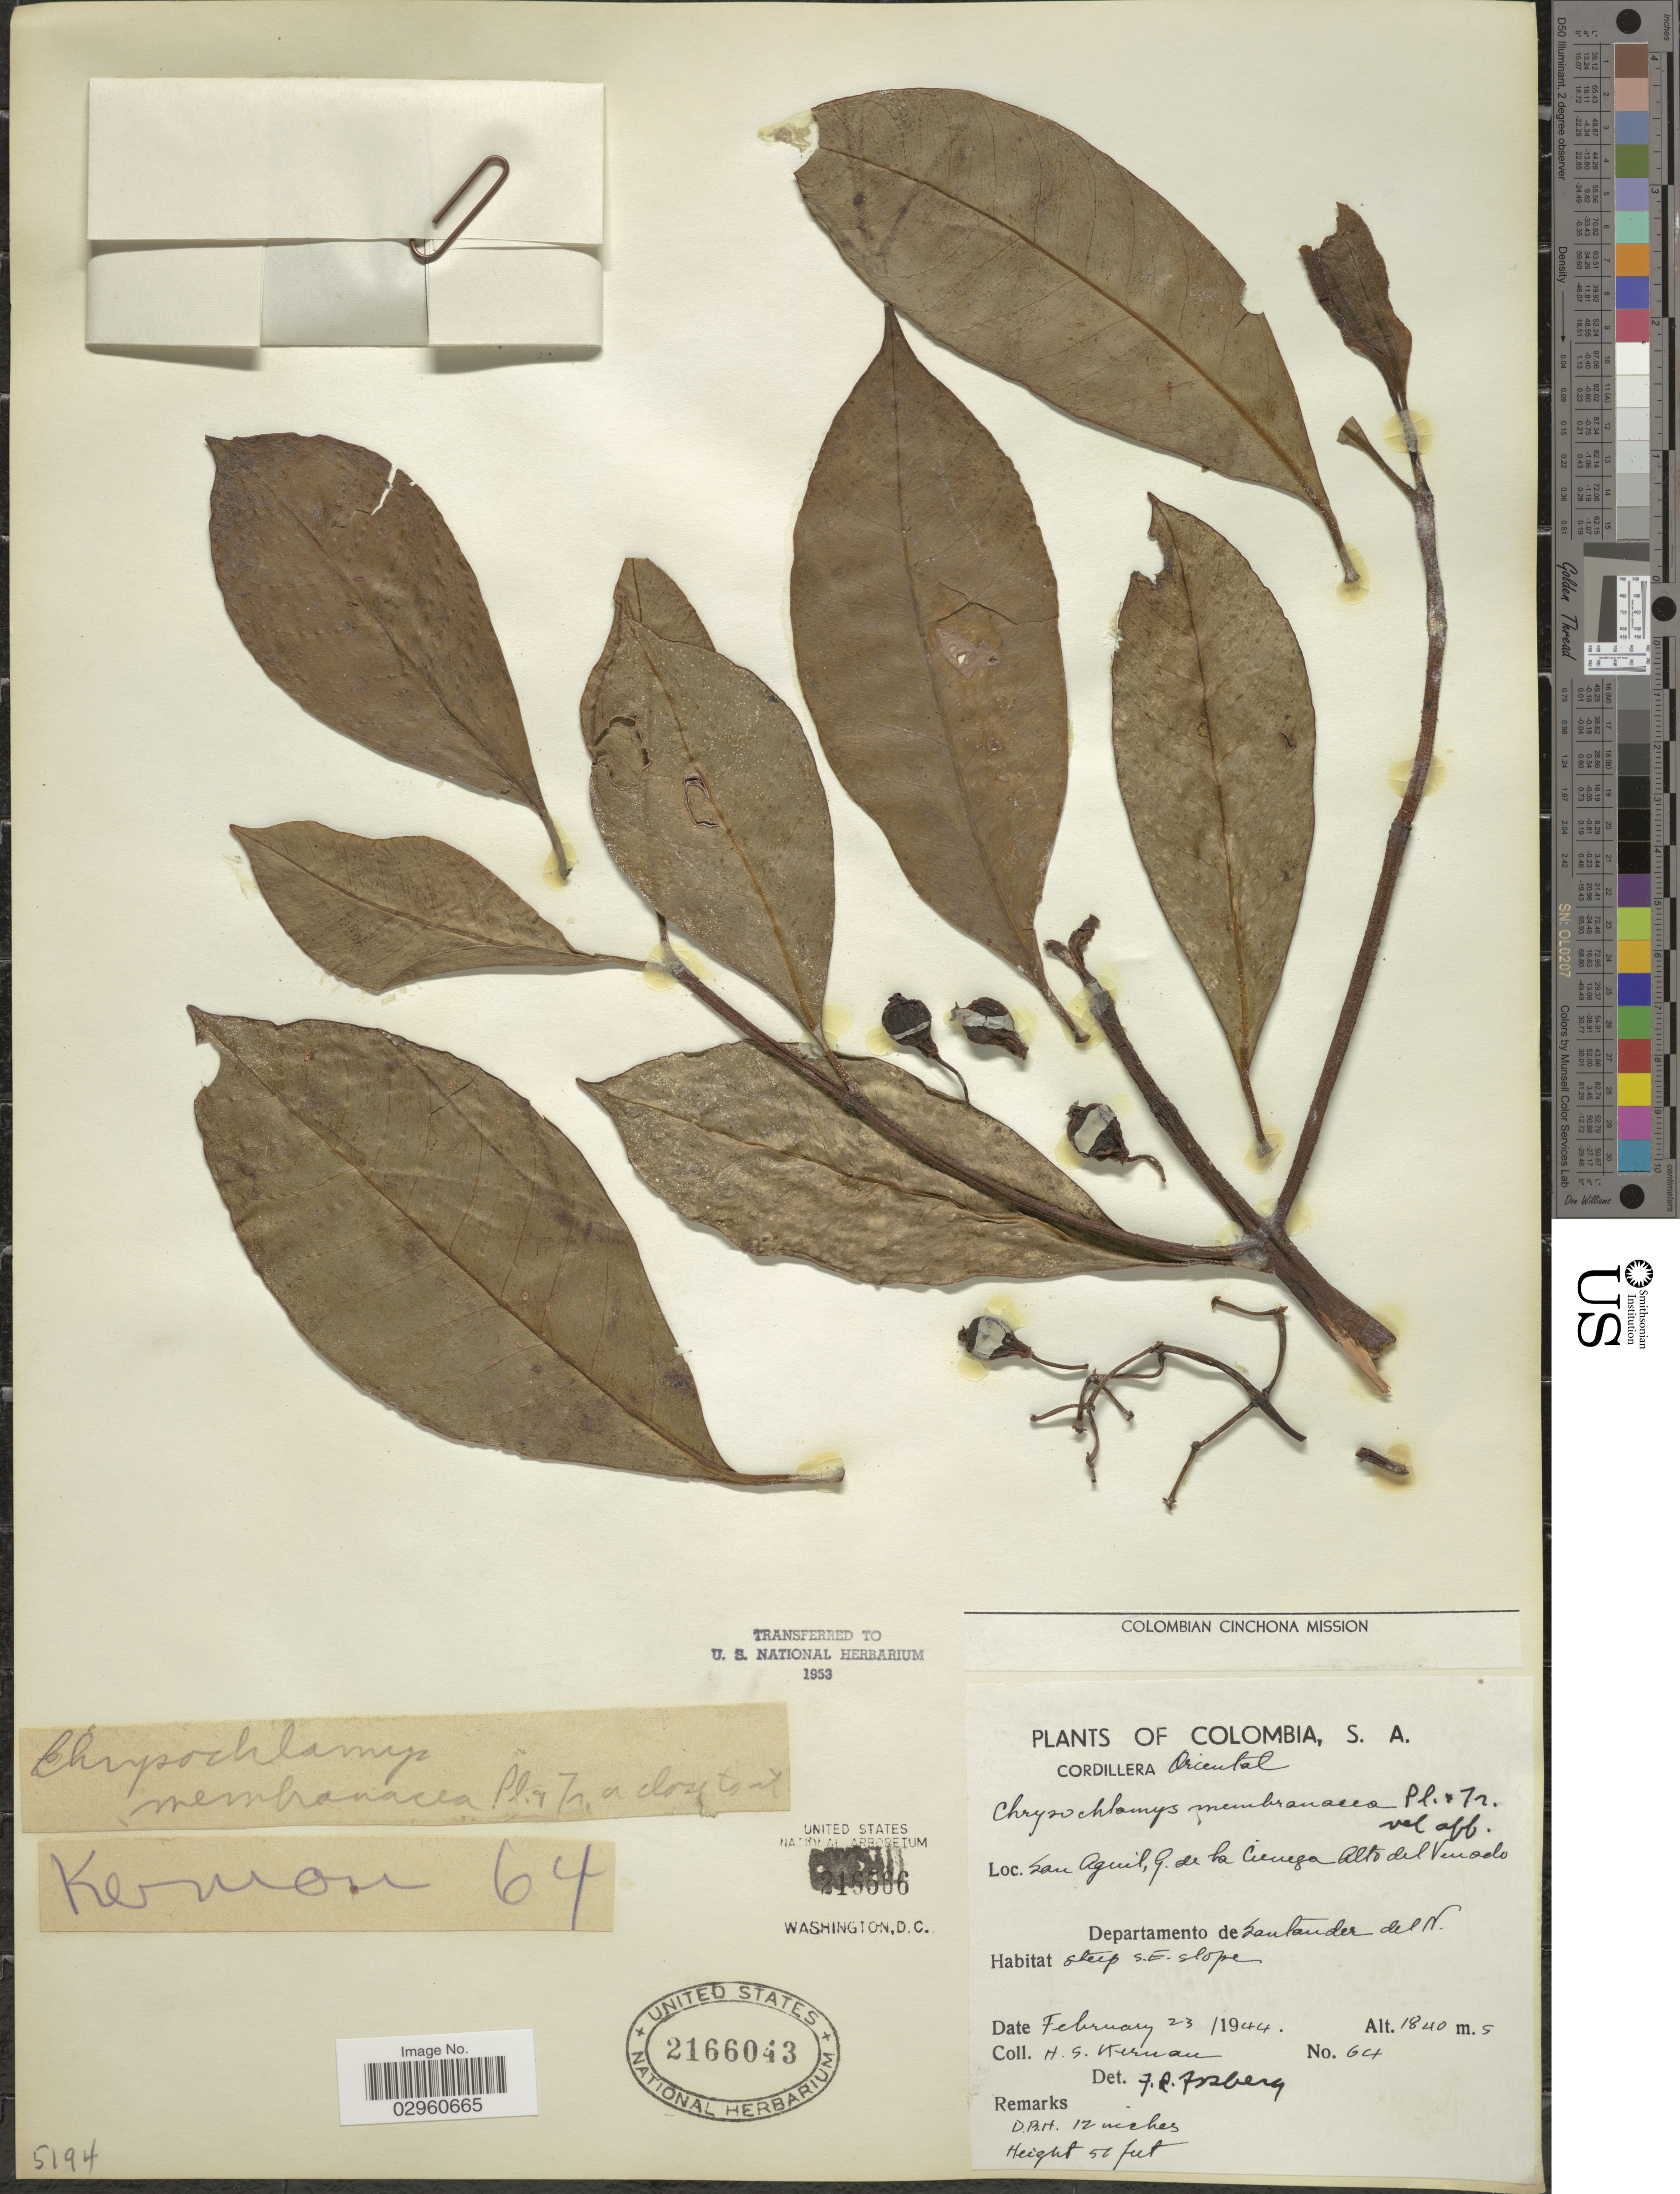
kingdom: Plantae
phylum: Tracheophyta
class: Magnoliopsida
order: Malpighiales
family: Clusiaceae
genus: Chrysochlamys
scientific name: Chrysochlamys membranacea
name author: Planch. & Triana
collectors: H. Kernan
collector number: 64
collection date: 1944-02-23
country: Colombia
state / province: Norte de Santander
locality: Cordillera Oriental. San Aguil, G. de la Cienega Alto del Venado. Departamento de Santander del N. Steep S.E. slope.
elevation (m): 1840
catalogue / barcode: US 2166043